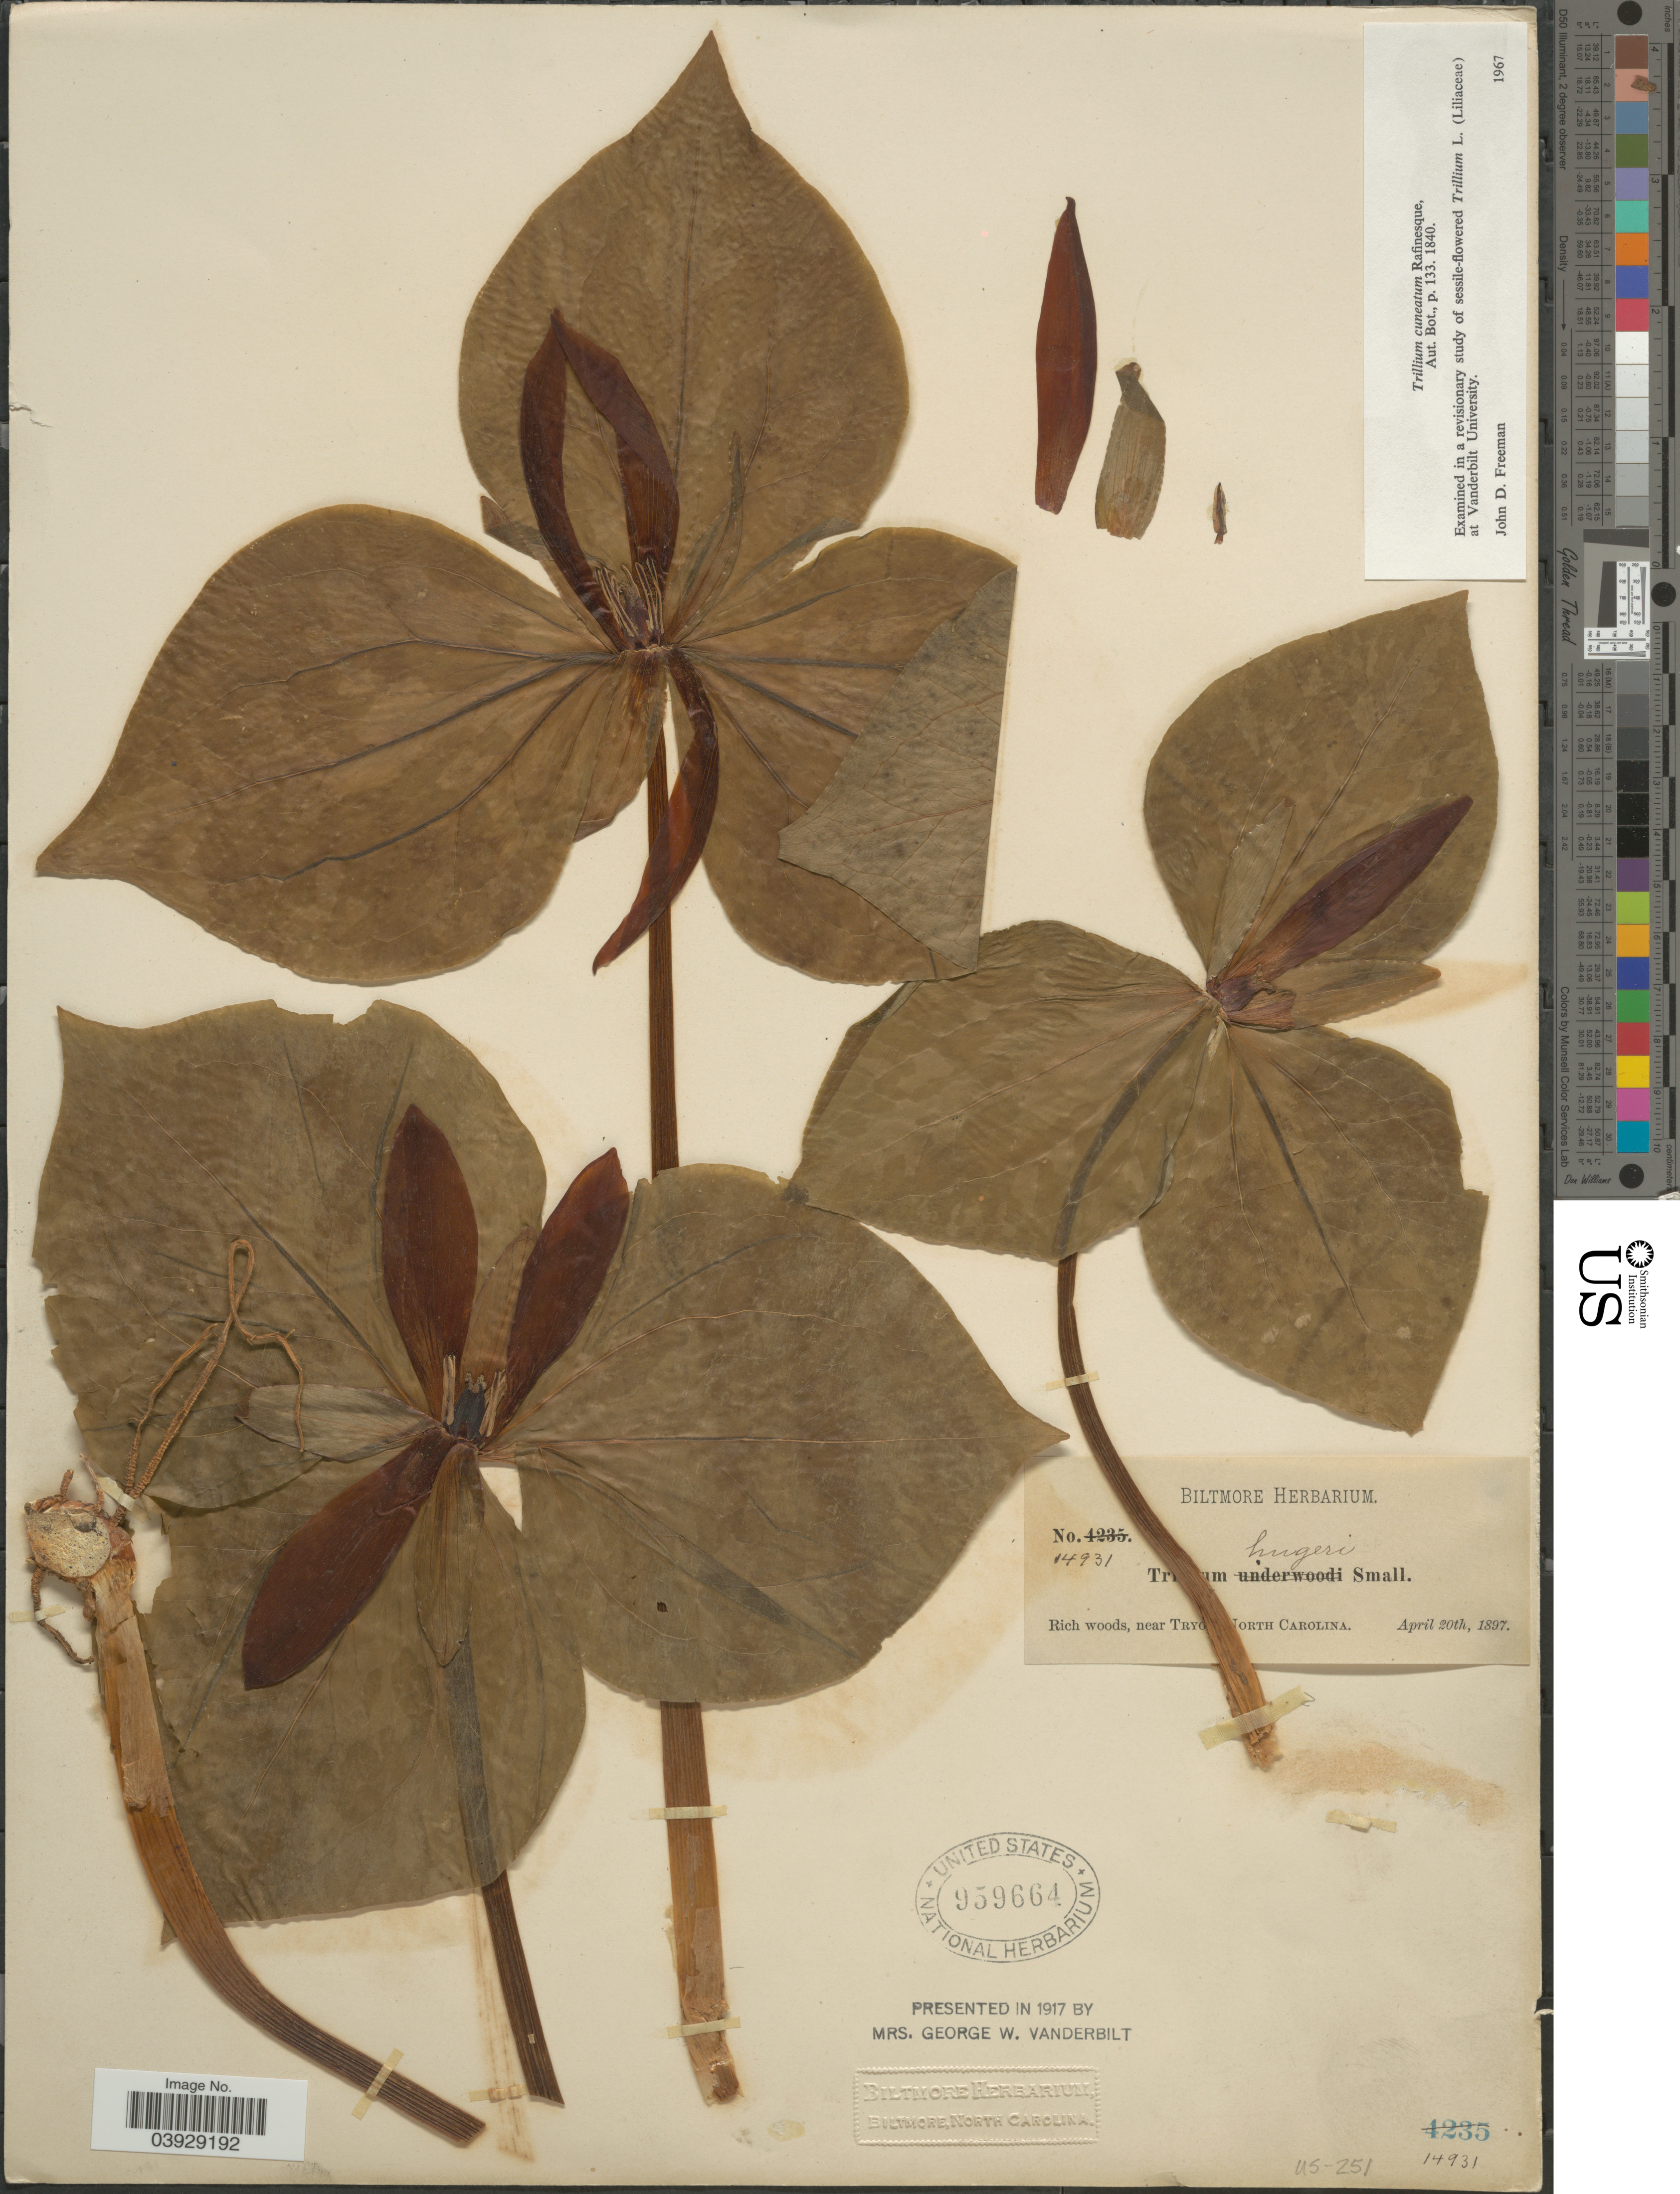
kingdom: Plantae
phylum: Tracheophyta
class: Liliopsida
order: Liliales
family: Melanthiaceae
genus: Trillium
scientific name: Trillium cuneatum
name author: Raf.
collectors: ex herb. Biltmore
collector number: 14931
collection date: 1897-04-20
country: United States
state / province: North Carolina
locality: Rich woods, near Tryon.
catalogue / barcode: US 959664